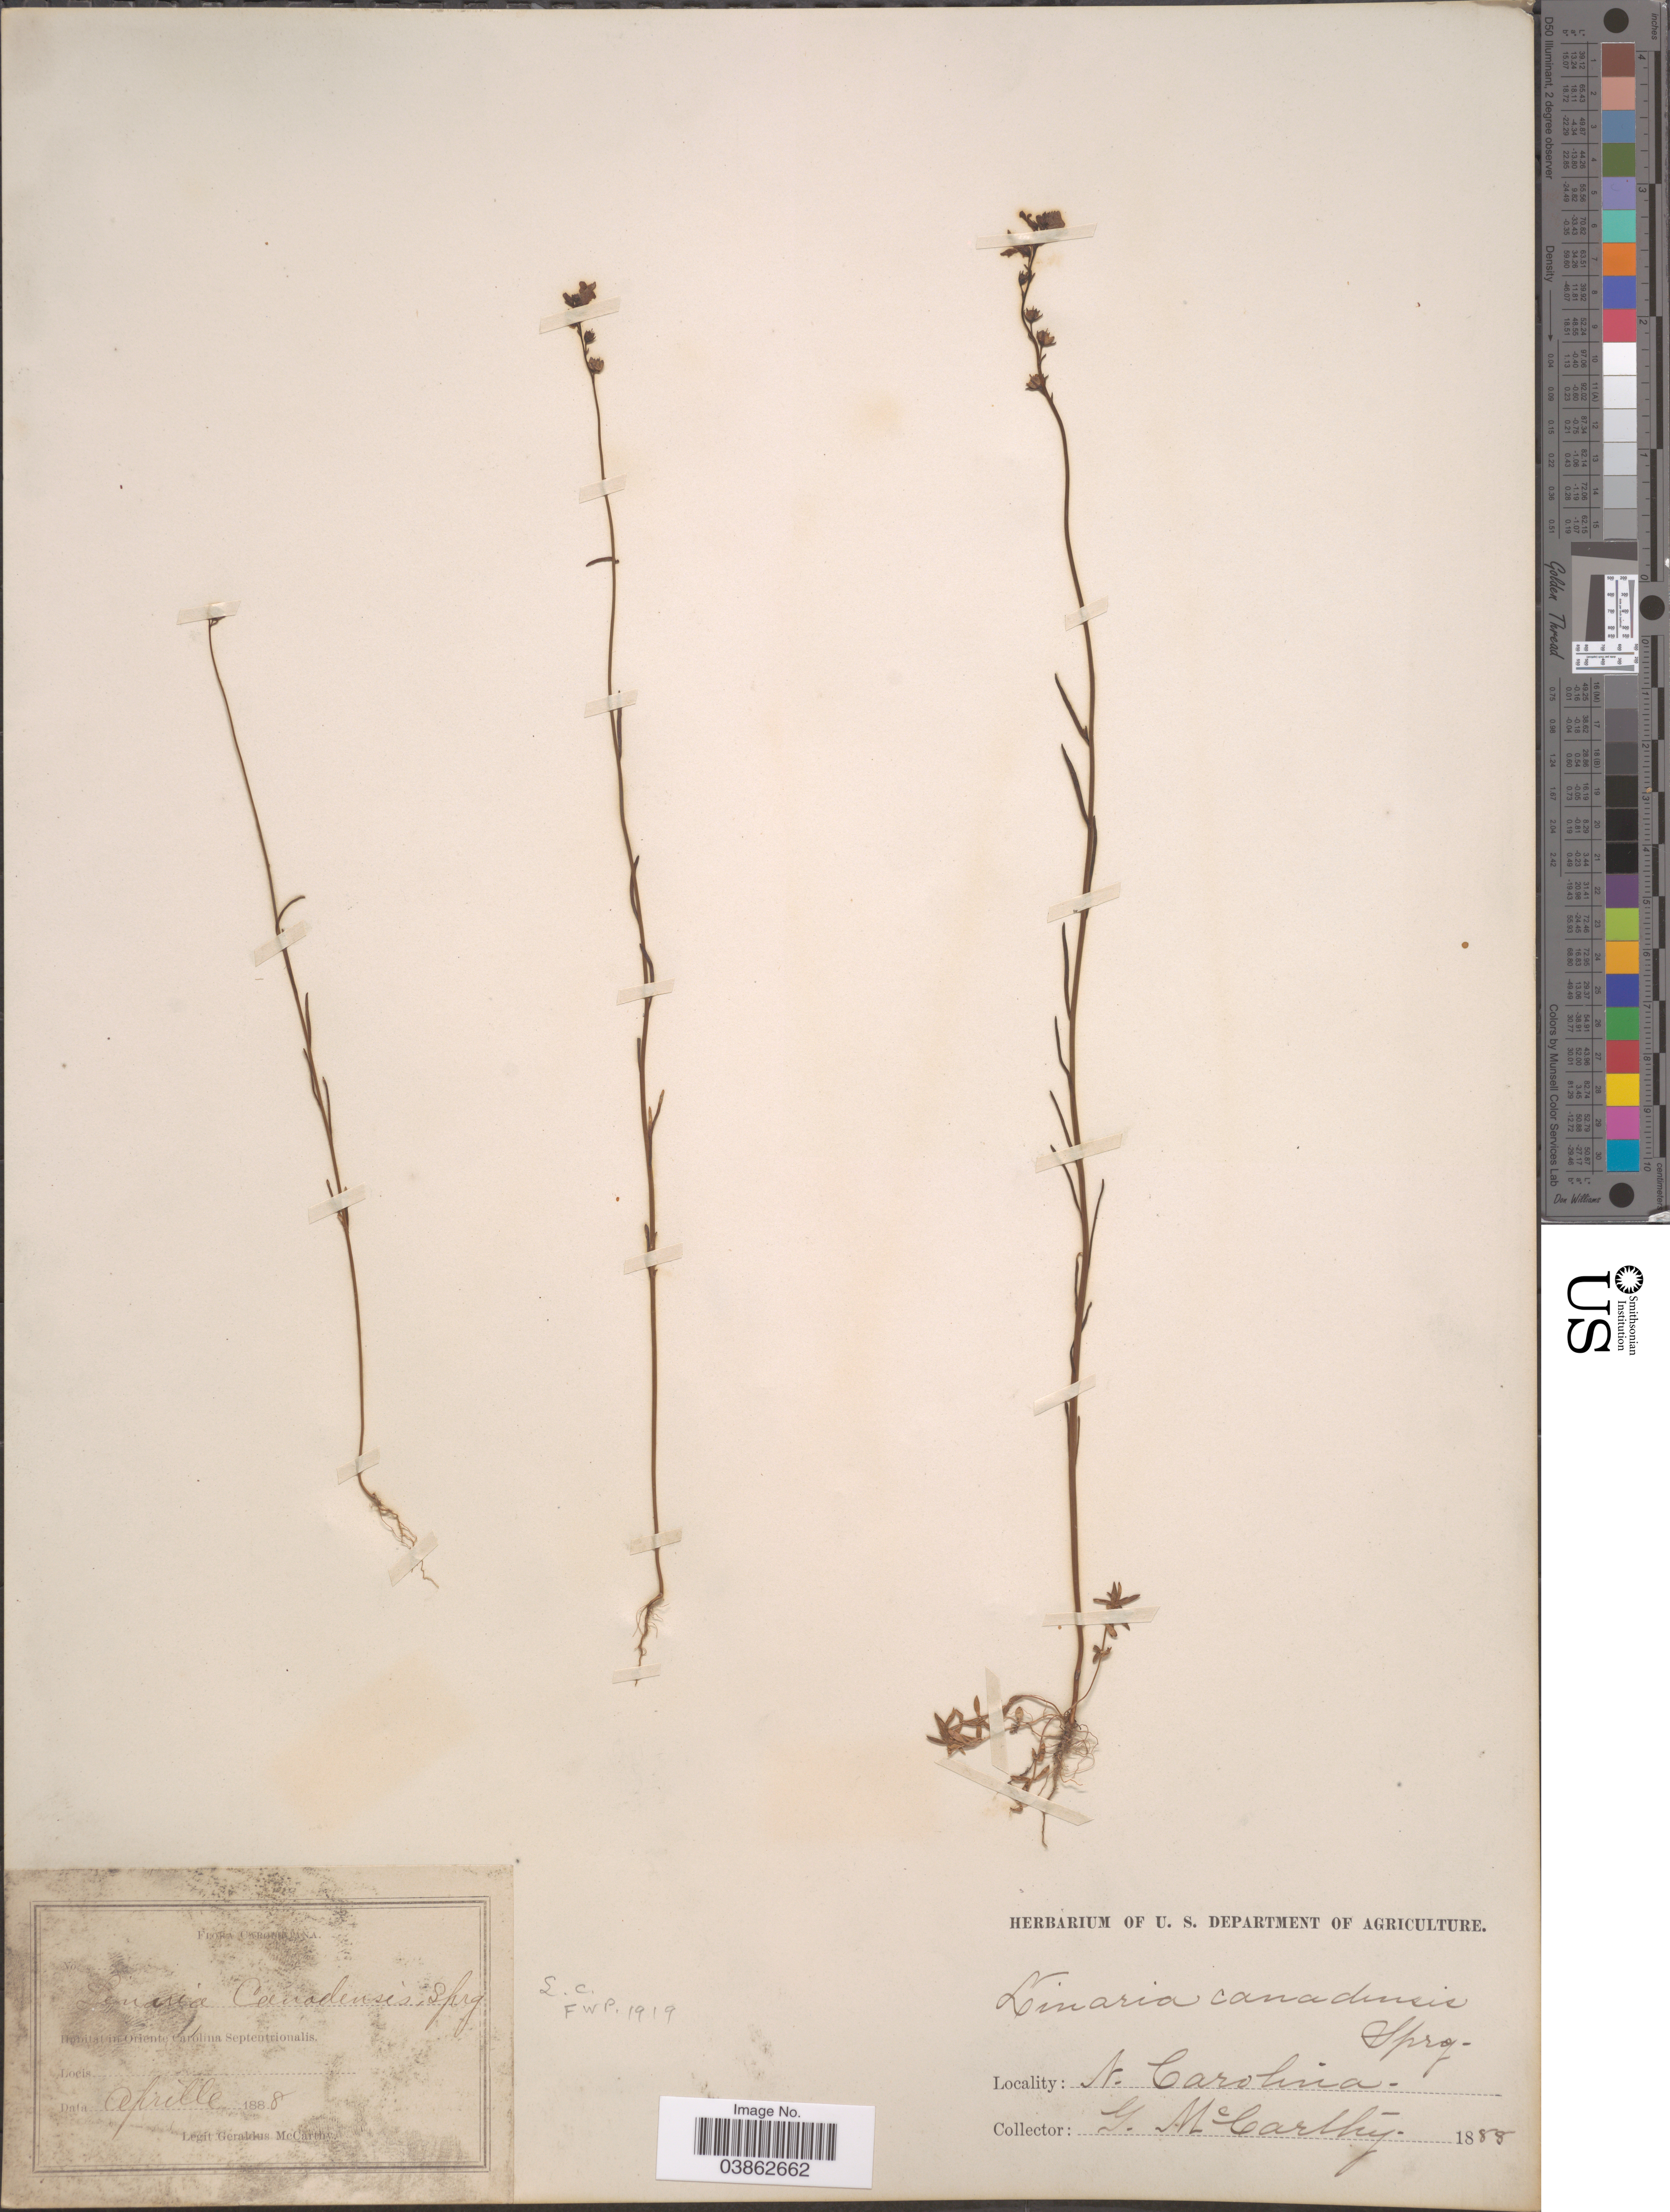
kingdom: Plantae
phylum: Tracheophyta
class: Magnoliopsida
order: Lamiales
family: Plantaginaceae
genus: Linaria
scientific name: Linaria canadensis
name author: (L.) Dum. Cours.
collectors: G. M. McCarthy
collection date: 1888-04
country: United States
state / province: North Carolina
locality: In Oriente Carolina Septentrionalis.